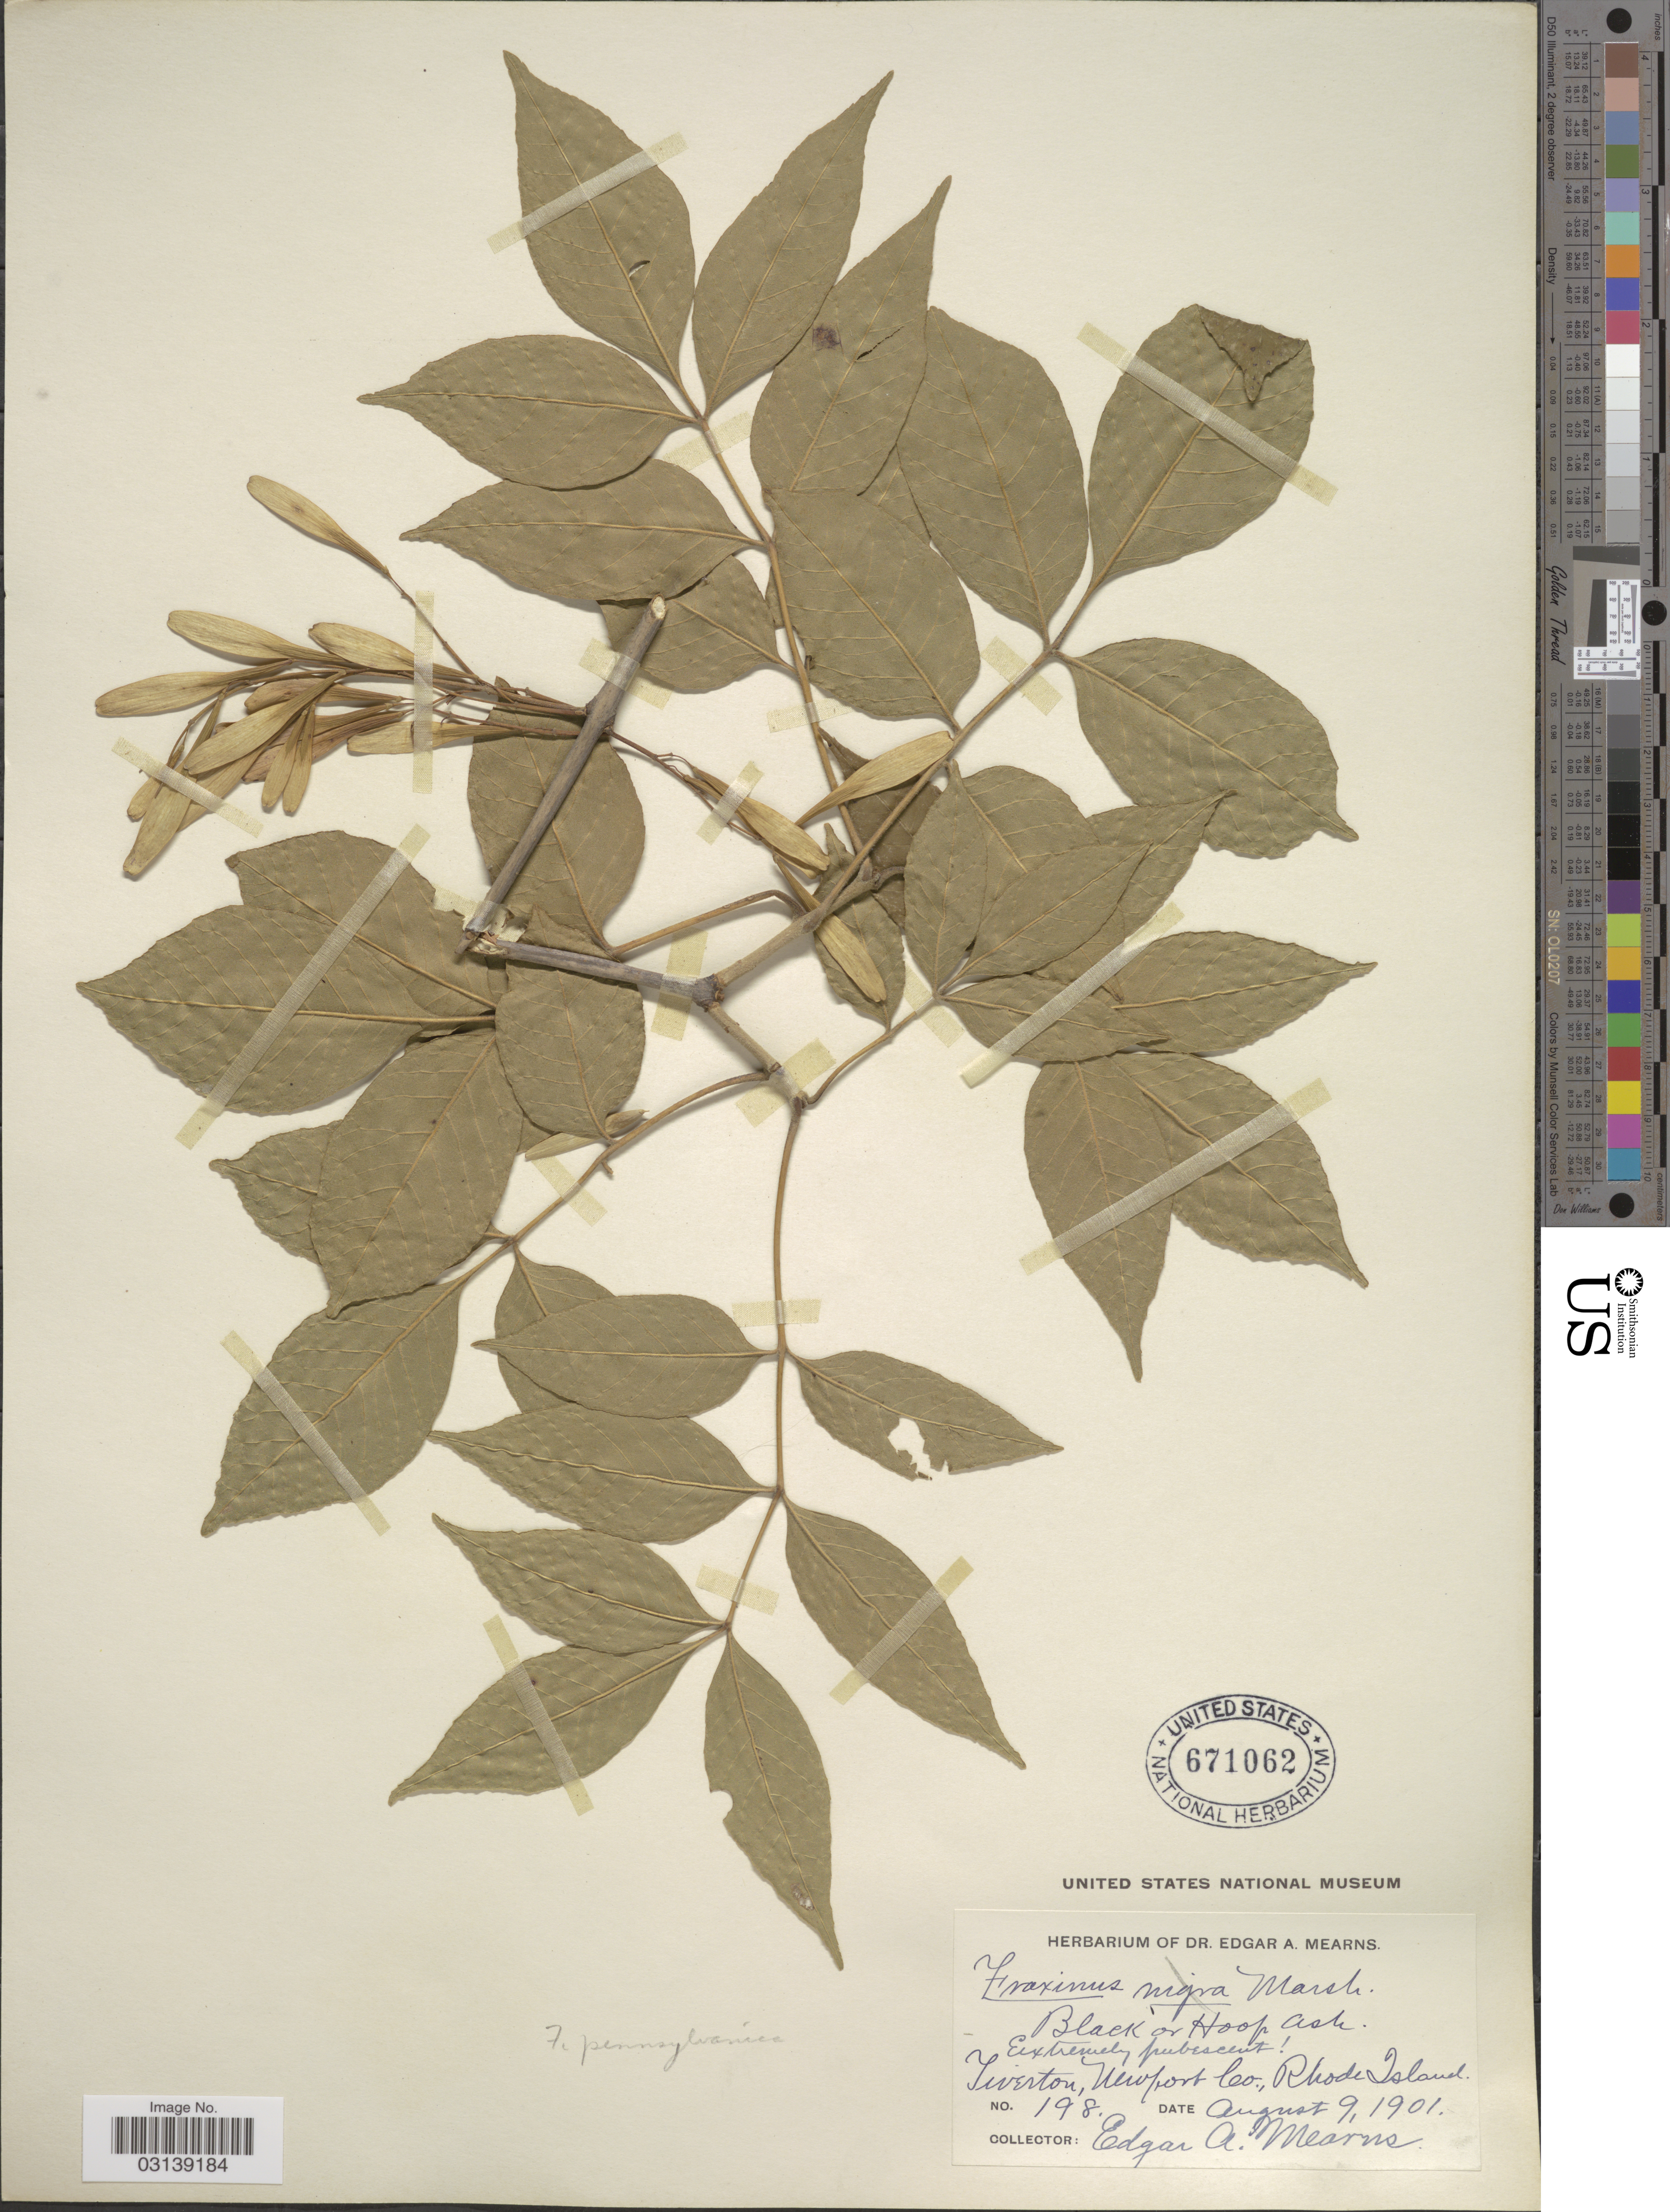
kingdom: Plantae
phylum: Tracheophyta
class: Magnoliopsida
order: Lamiales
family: Oleaceae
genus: Fraxinus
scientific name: Fraxinus pennsylvanica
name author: Marshall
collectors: E. A. Mearns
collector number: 198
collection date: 1901-08-09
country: United States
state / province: Rhode Island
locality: Black or Hoop Ask. Twerton, Newport Co.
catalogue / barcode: US 671062